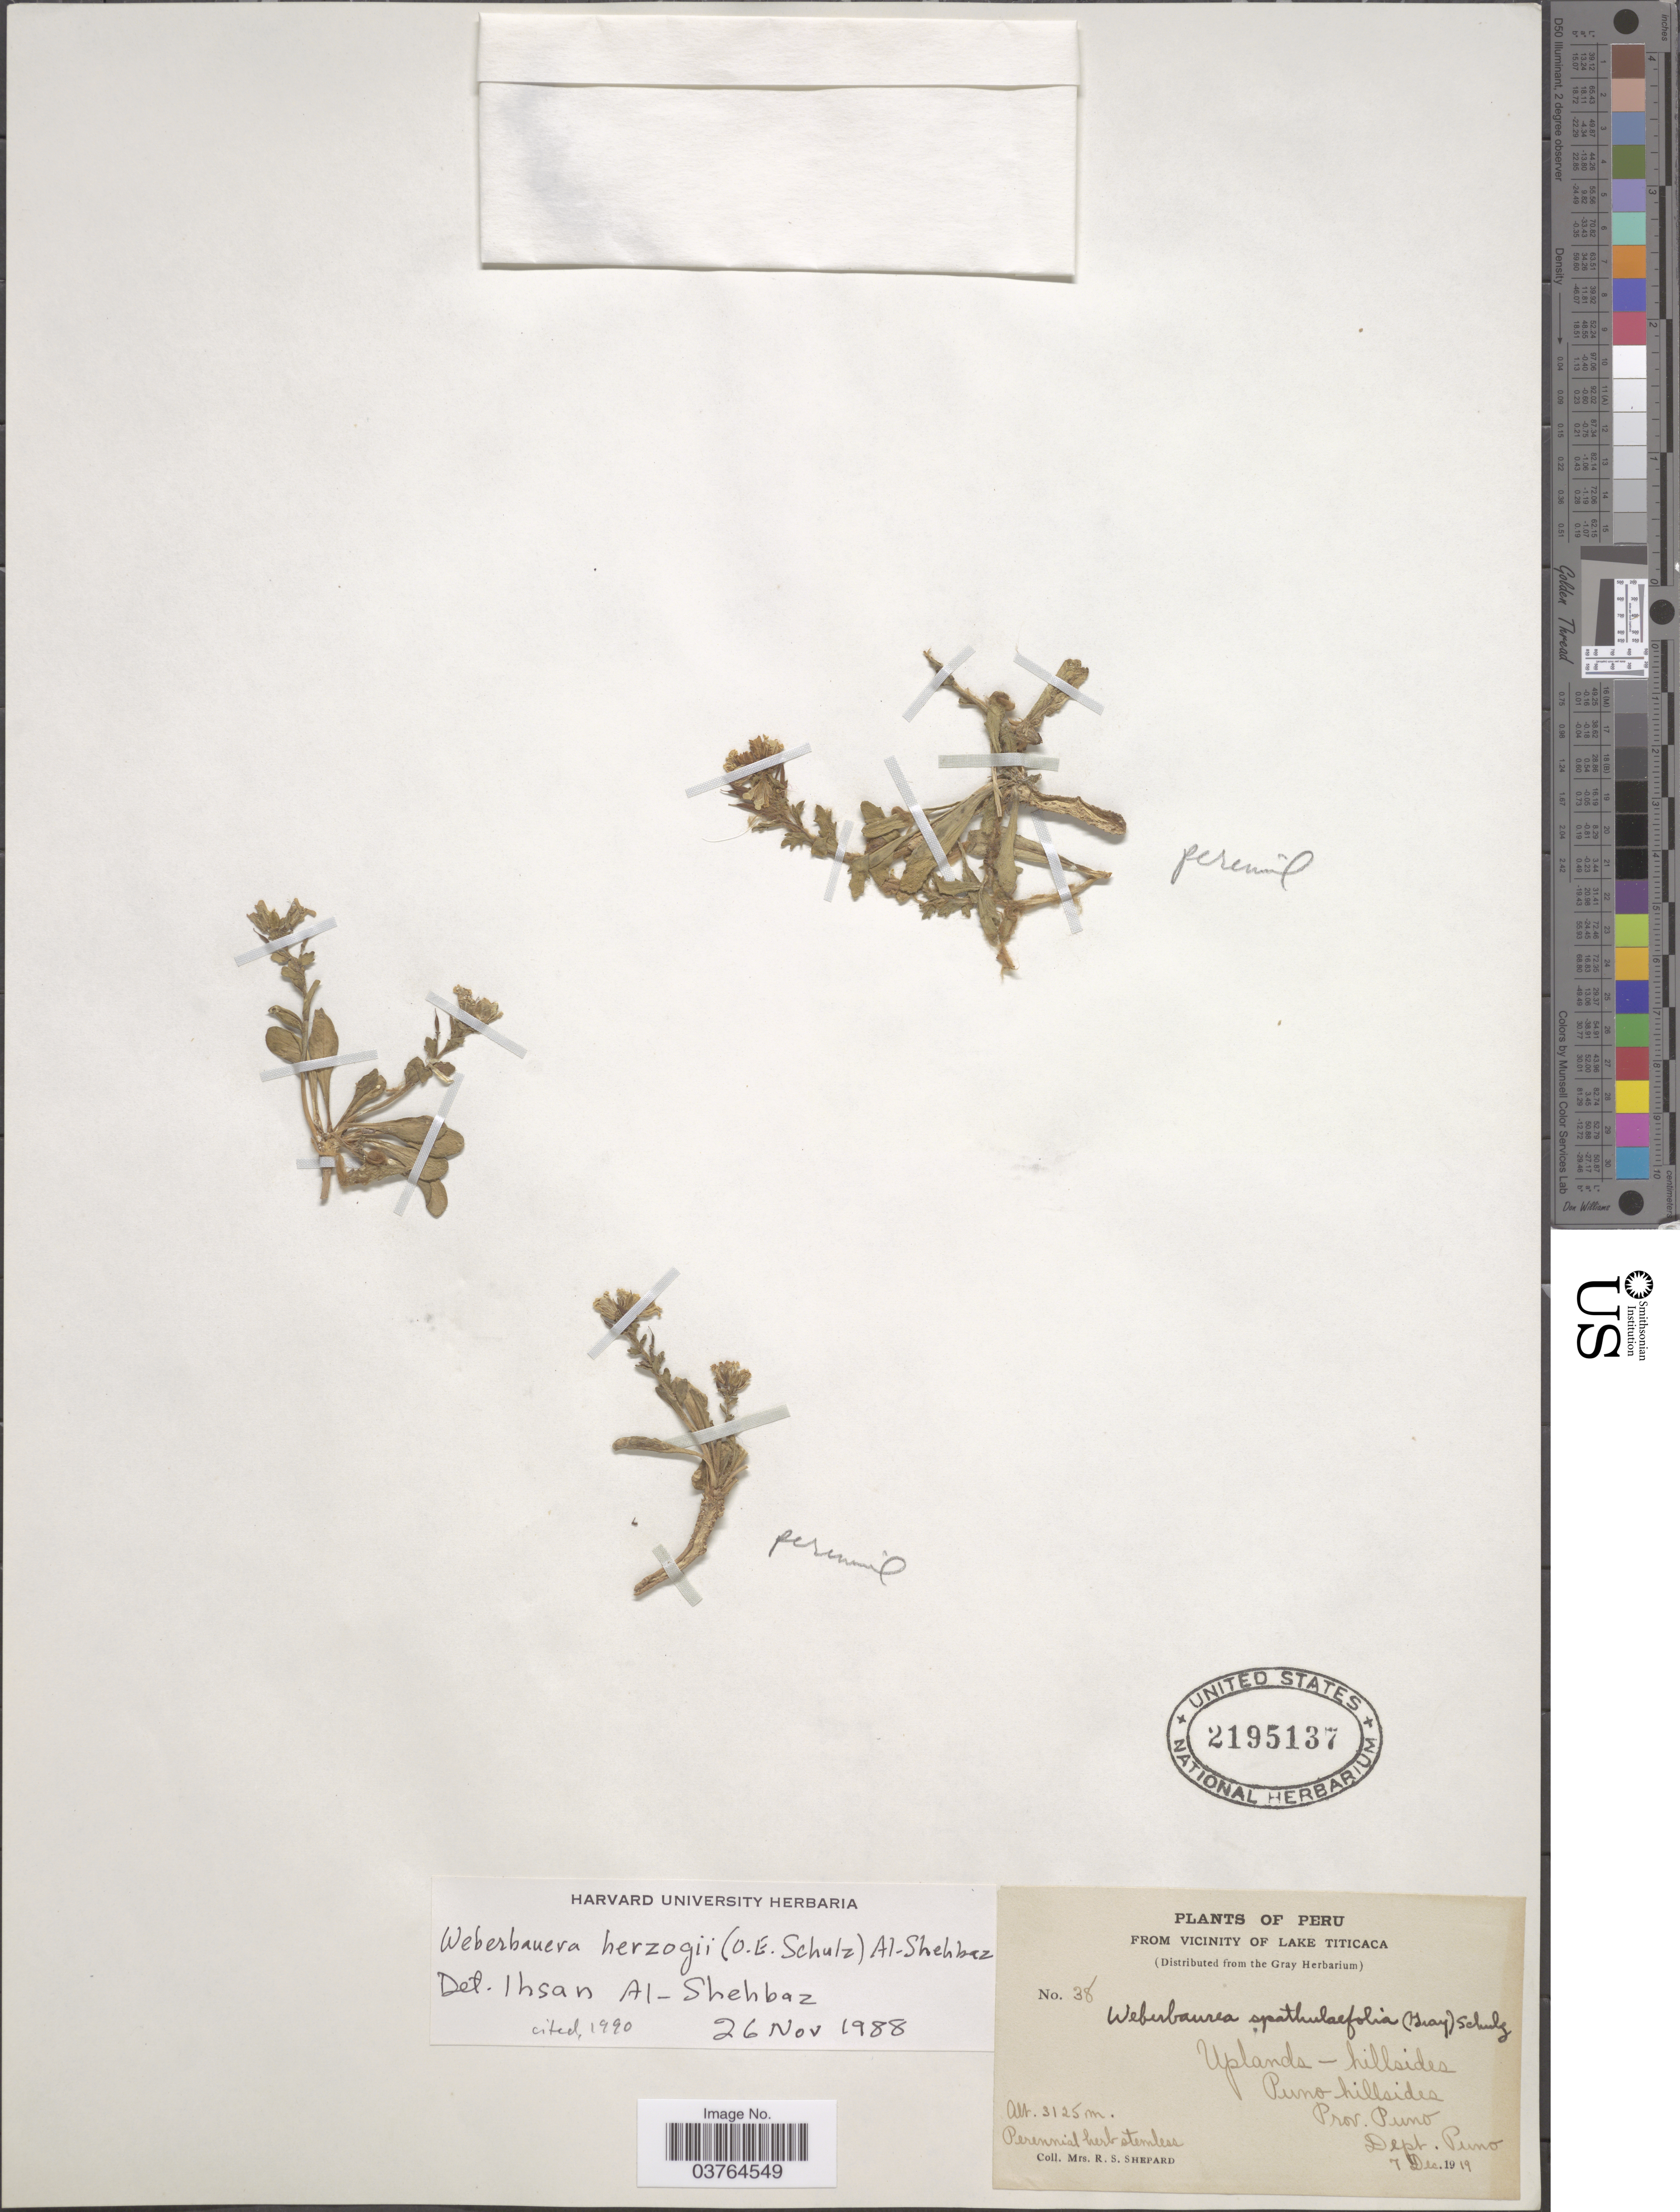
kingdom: Plantae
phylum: Tracheophyta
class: Magnoliopsida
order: Brassicales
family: Brassicaceae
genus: Weberbauera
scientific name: Weberbauera herzogii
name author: (O.E. Schulz) Al-Shehbaz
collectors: R. Shepard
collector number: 38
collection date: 1919-12-07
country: Peru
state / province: Puno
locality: Vicinity of Lake Titicaca. Puno hillsides. Dept. Puno.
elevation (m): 3125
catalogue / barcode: US 2195137